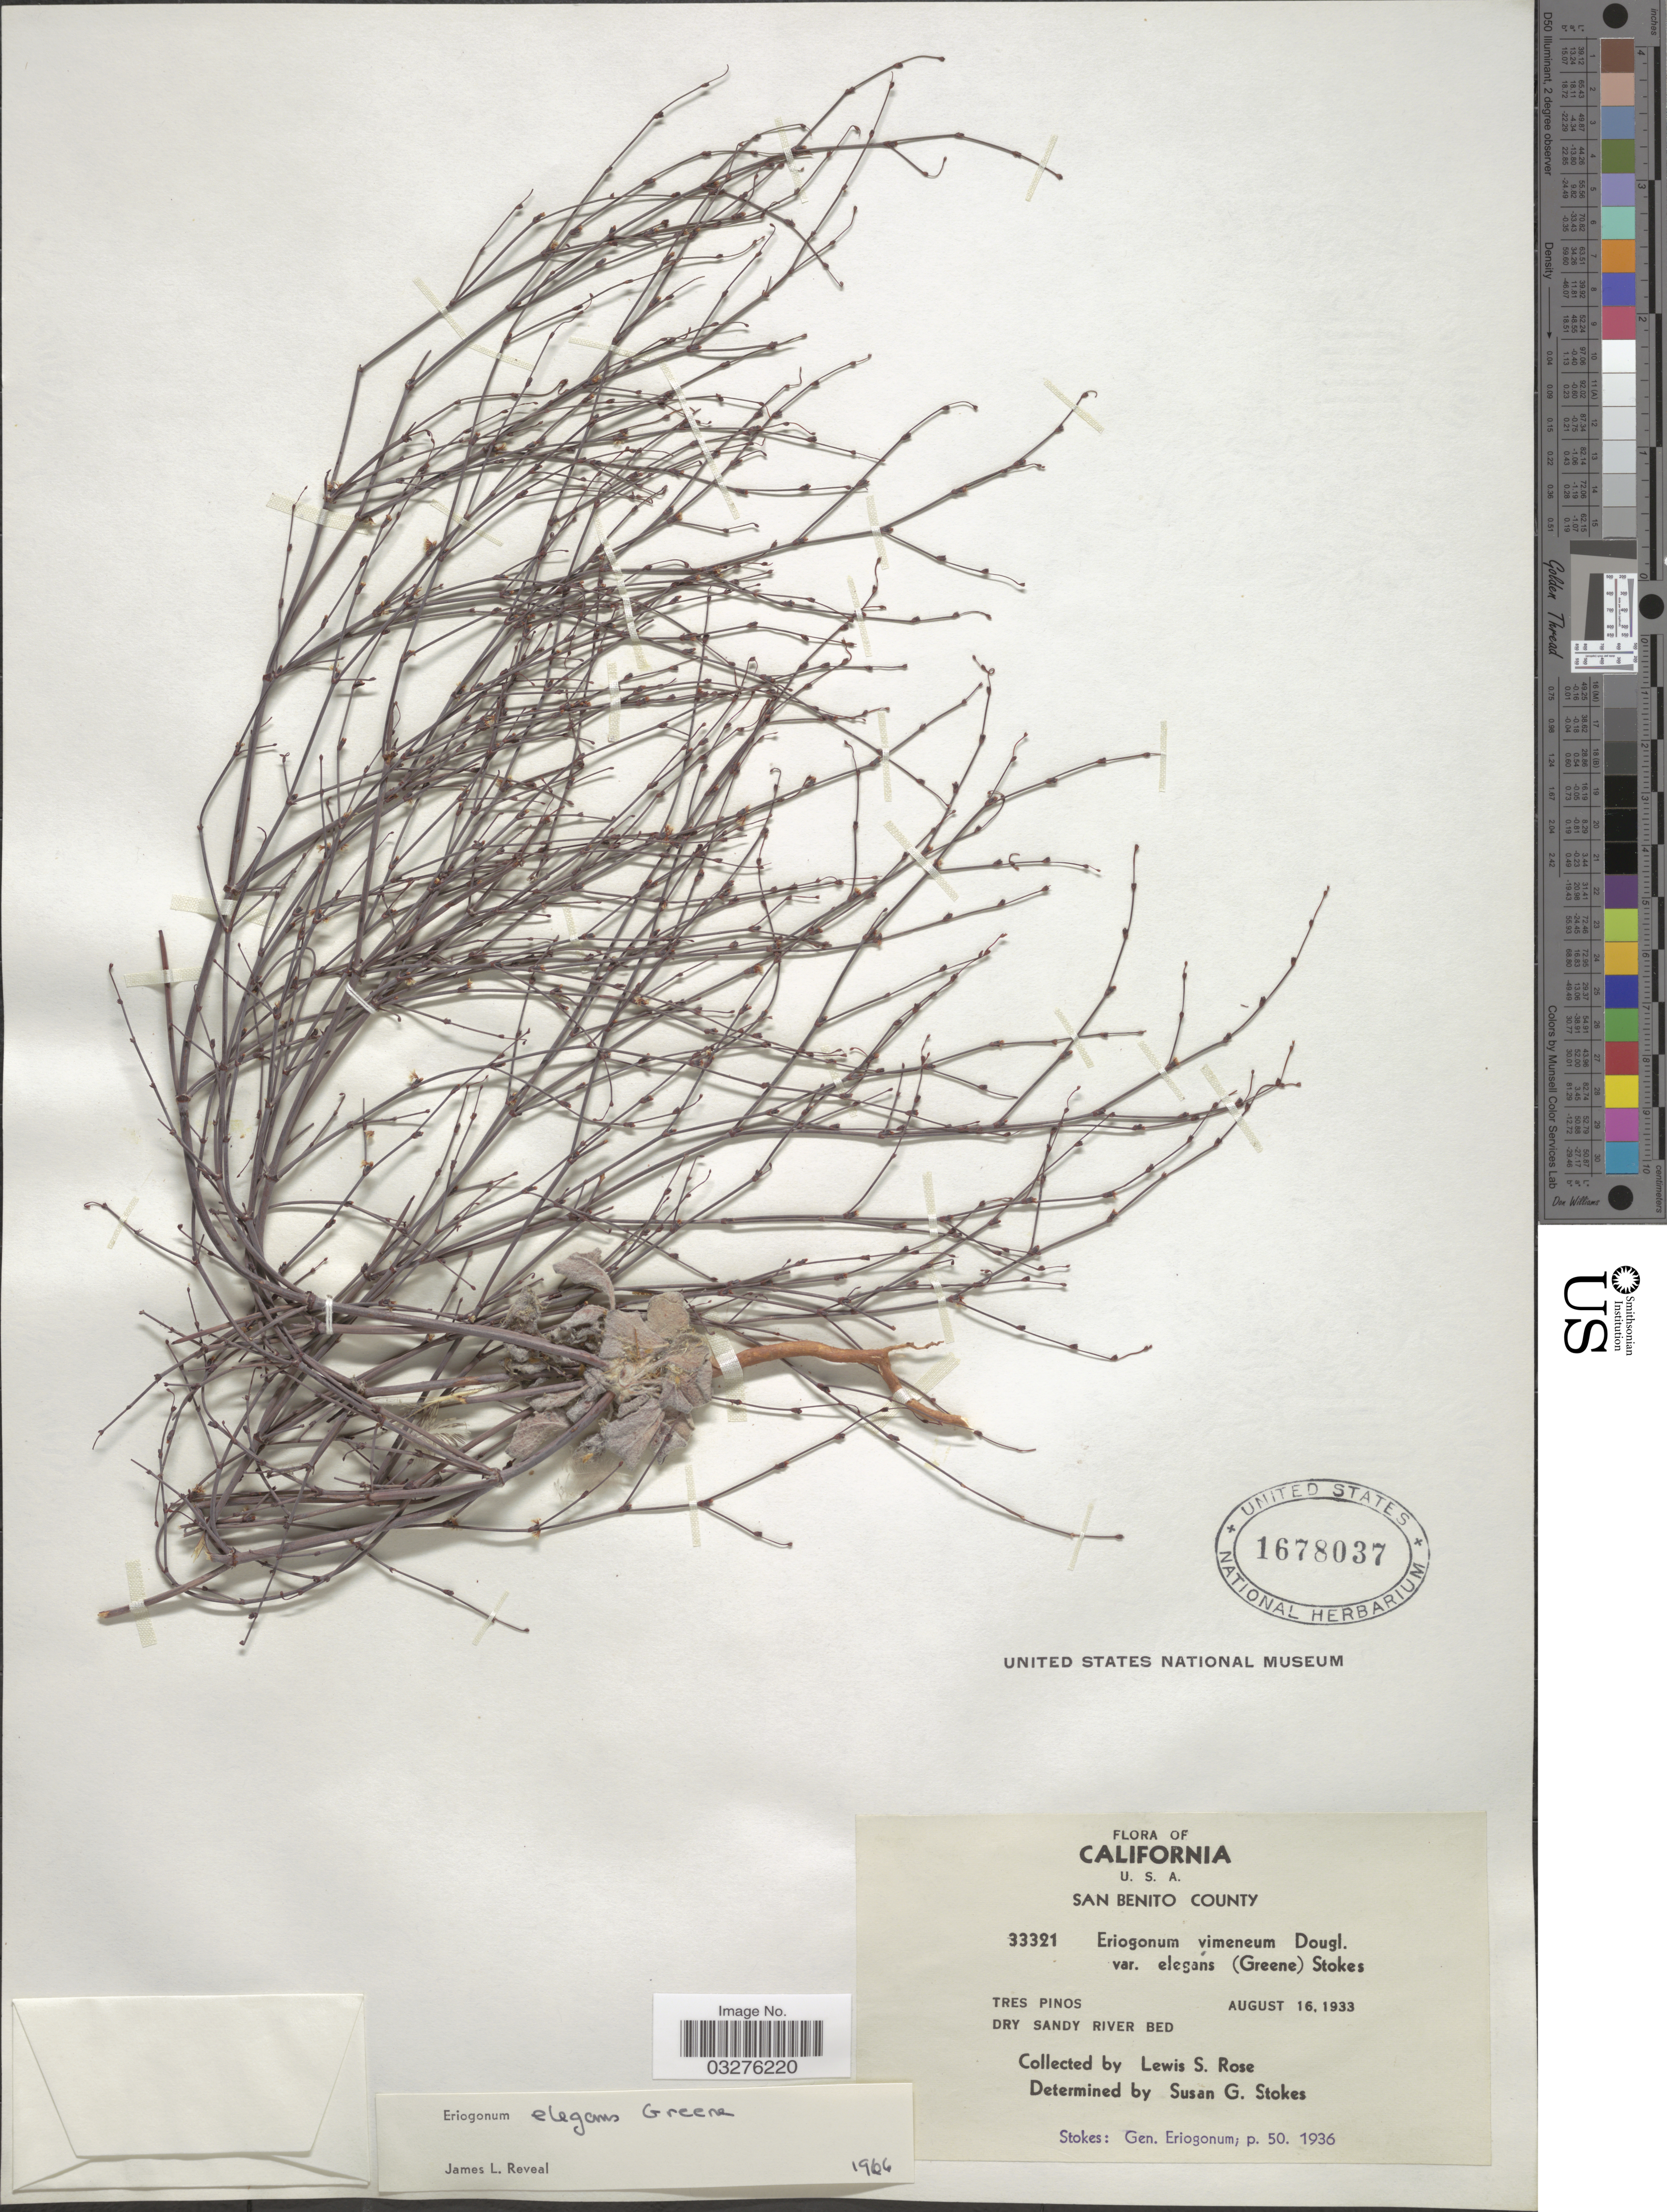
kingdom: Plantae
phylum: Tracheophyta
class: Magnoliopsida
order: Caryophyllales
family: Polygonaceae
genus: Eriogonum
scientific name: Eriogonum elegans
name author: Greene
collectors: L. S. Rose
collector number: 33321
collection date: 1933-08-16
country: United States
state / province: California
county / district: San Benito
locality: San Benito County, Tres Pinos. Dry sandy river bed.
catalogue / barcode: US 1678037